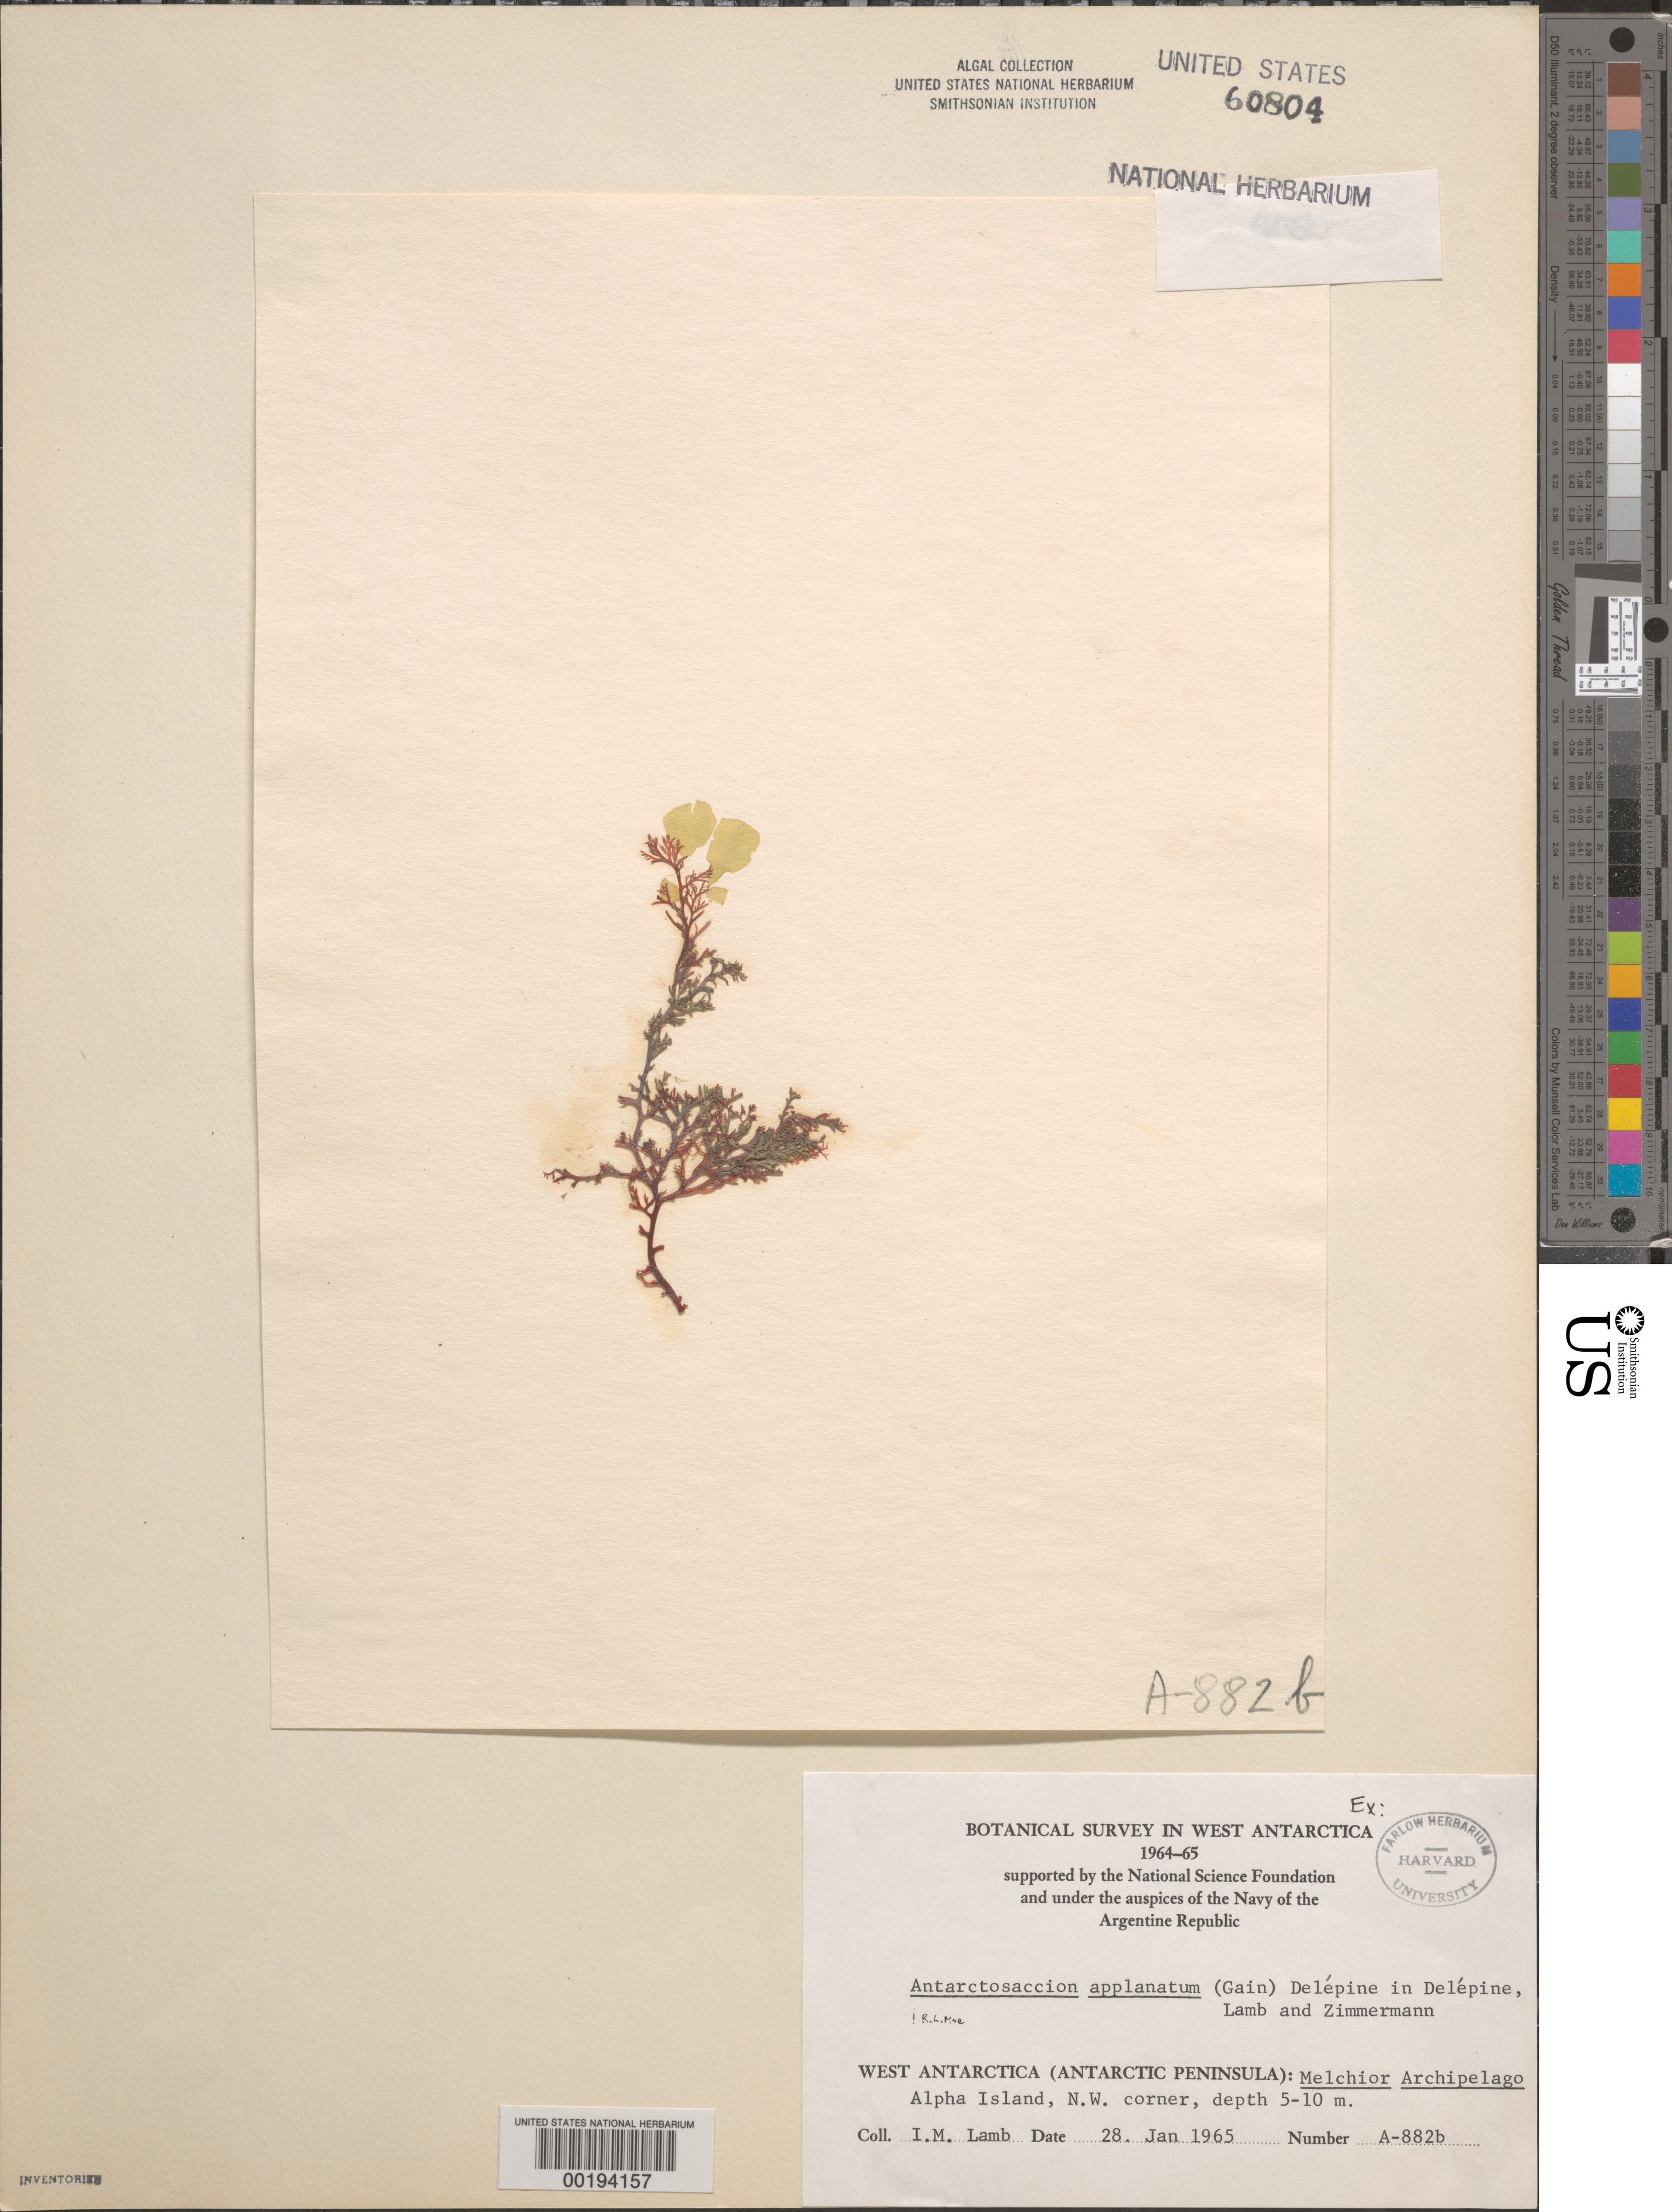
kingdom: Chromista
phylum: Ochrophyta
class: Chrysomerophyceae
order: Chrysomeridales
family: Chrysomeridaceae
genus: Antarctosaccion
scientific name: Antarctosaccion applanatum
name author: (Gain) Delépine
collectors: I. M. Lamb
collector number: A-882b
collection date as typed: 28 Jan 1965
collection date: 1965-01-28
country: Antarctica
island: Alpha Island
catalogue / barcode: US 60804